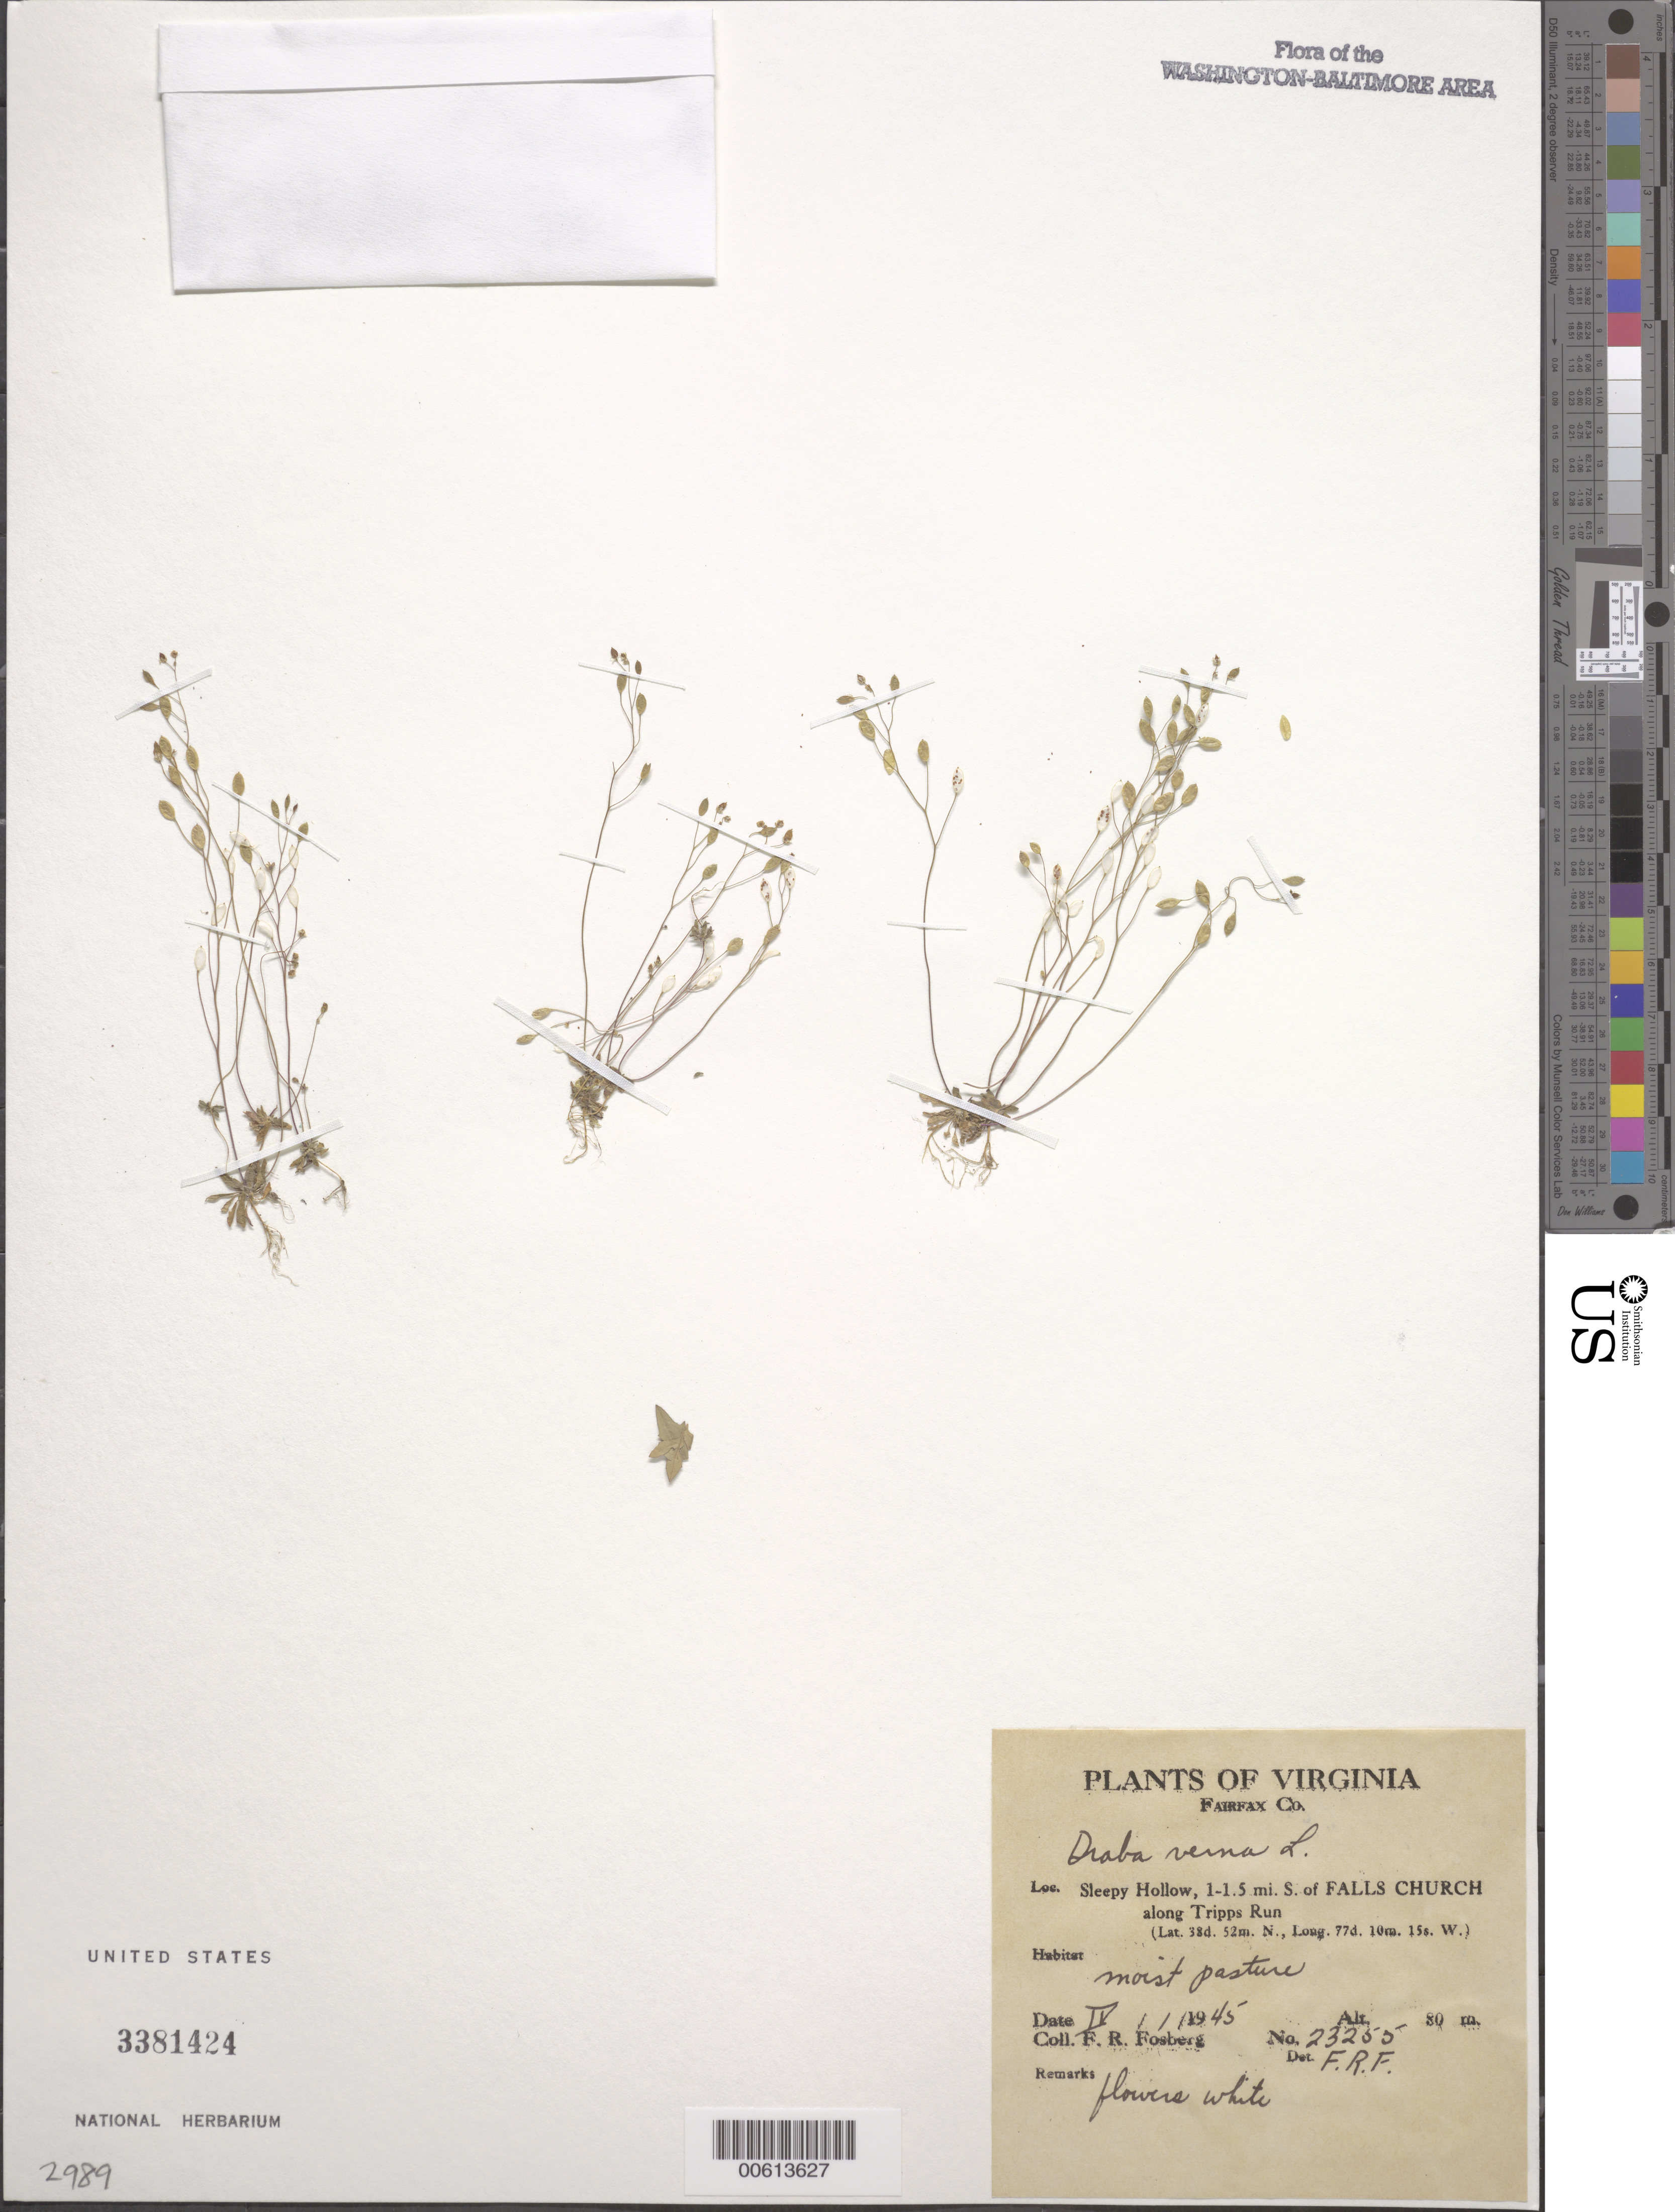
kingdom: Plantae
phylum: Tracheophyta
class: Magnoliopsida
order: Brassicales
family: Brassicaceae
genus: Draba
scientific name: Draba verna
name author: L.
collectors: F. R. Fosberg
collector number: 23255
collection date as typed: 01 Apr 1945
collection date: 1945-04-01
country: United States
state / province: Virginia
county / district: Fairfax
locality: Sleepy Hollow, S of Falls Church along Tripps Run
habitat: Moist pasture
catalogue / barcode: US 3381424